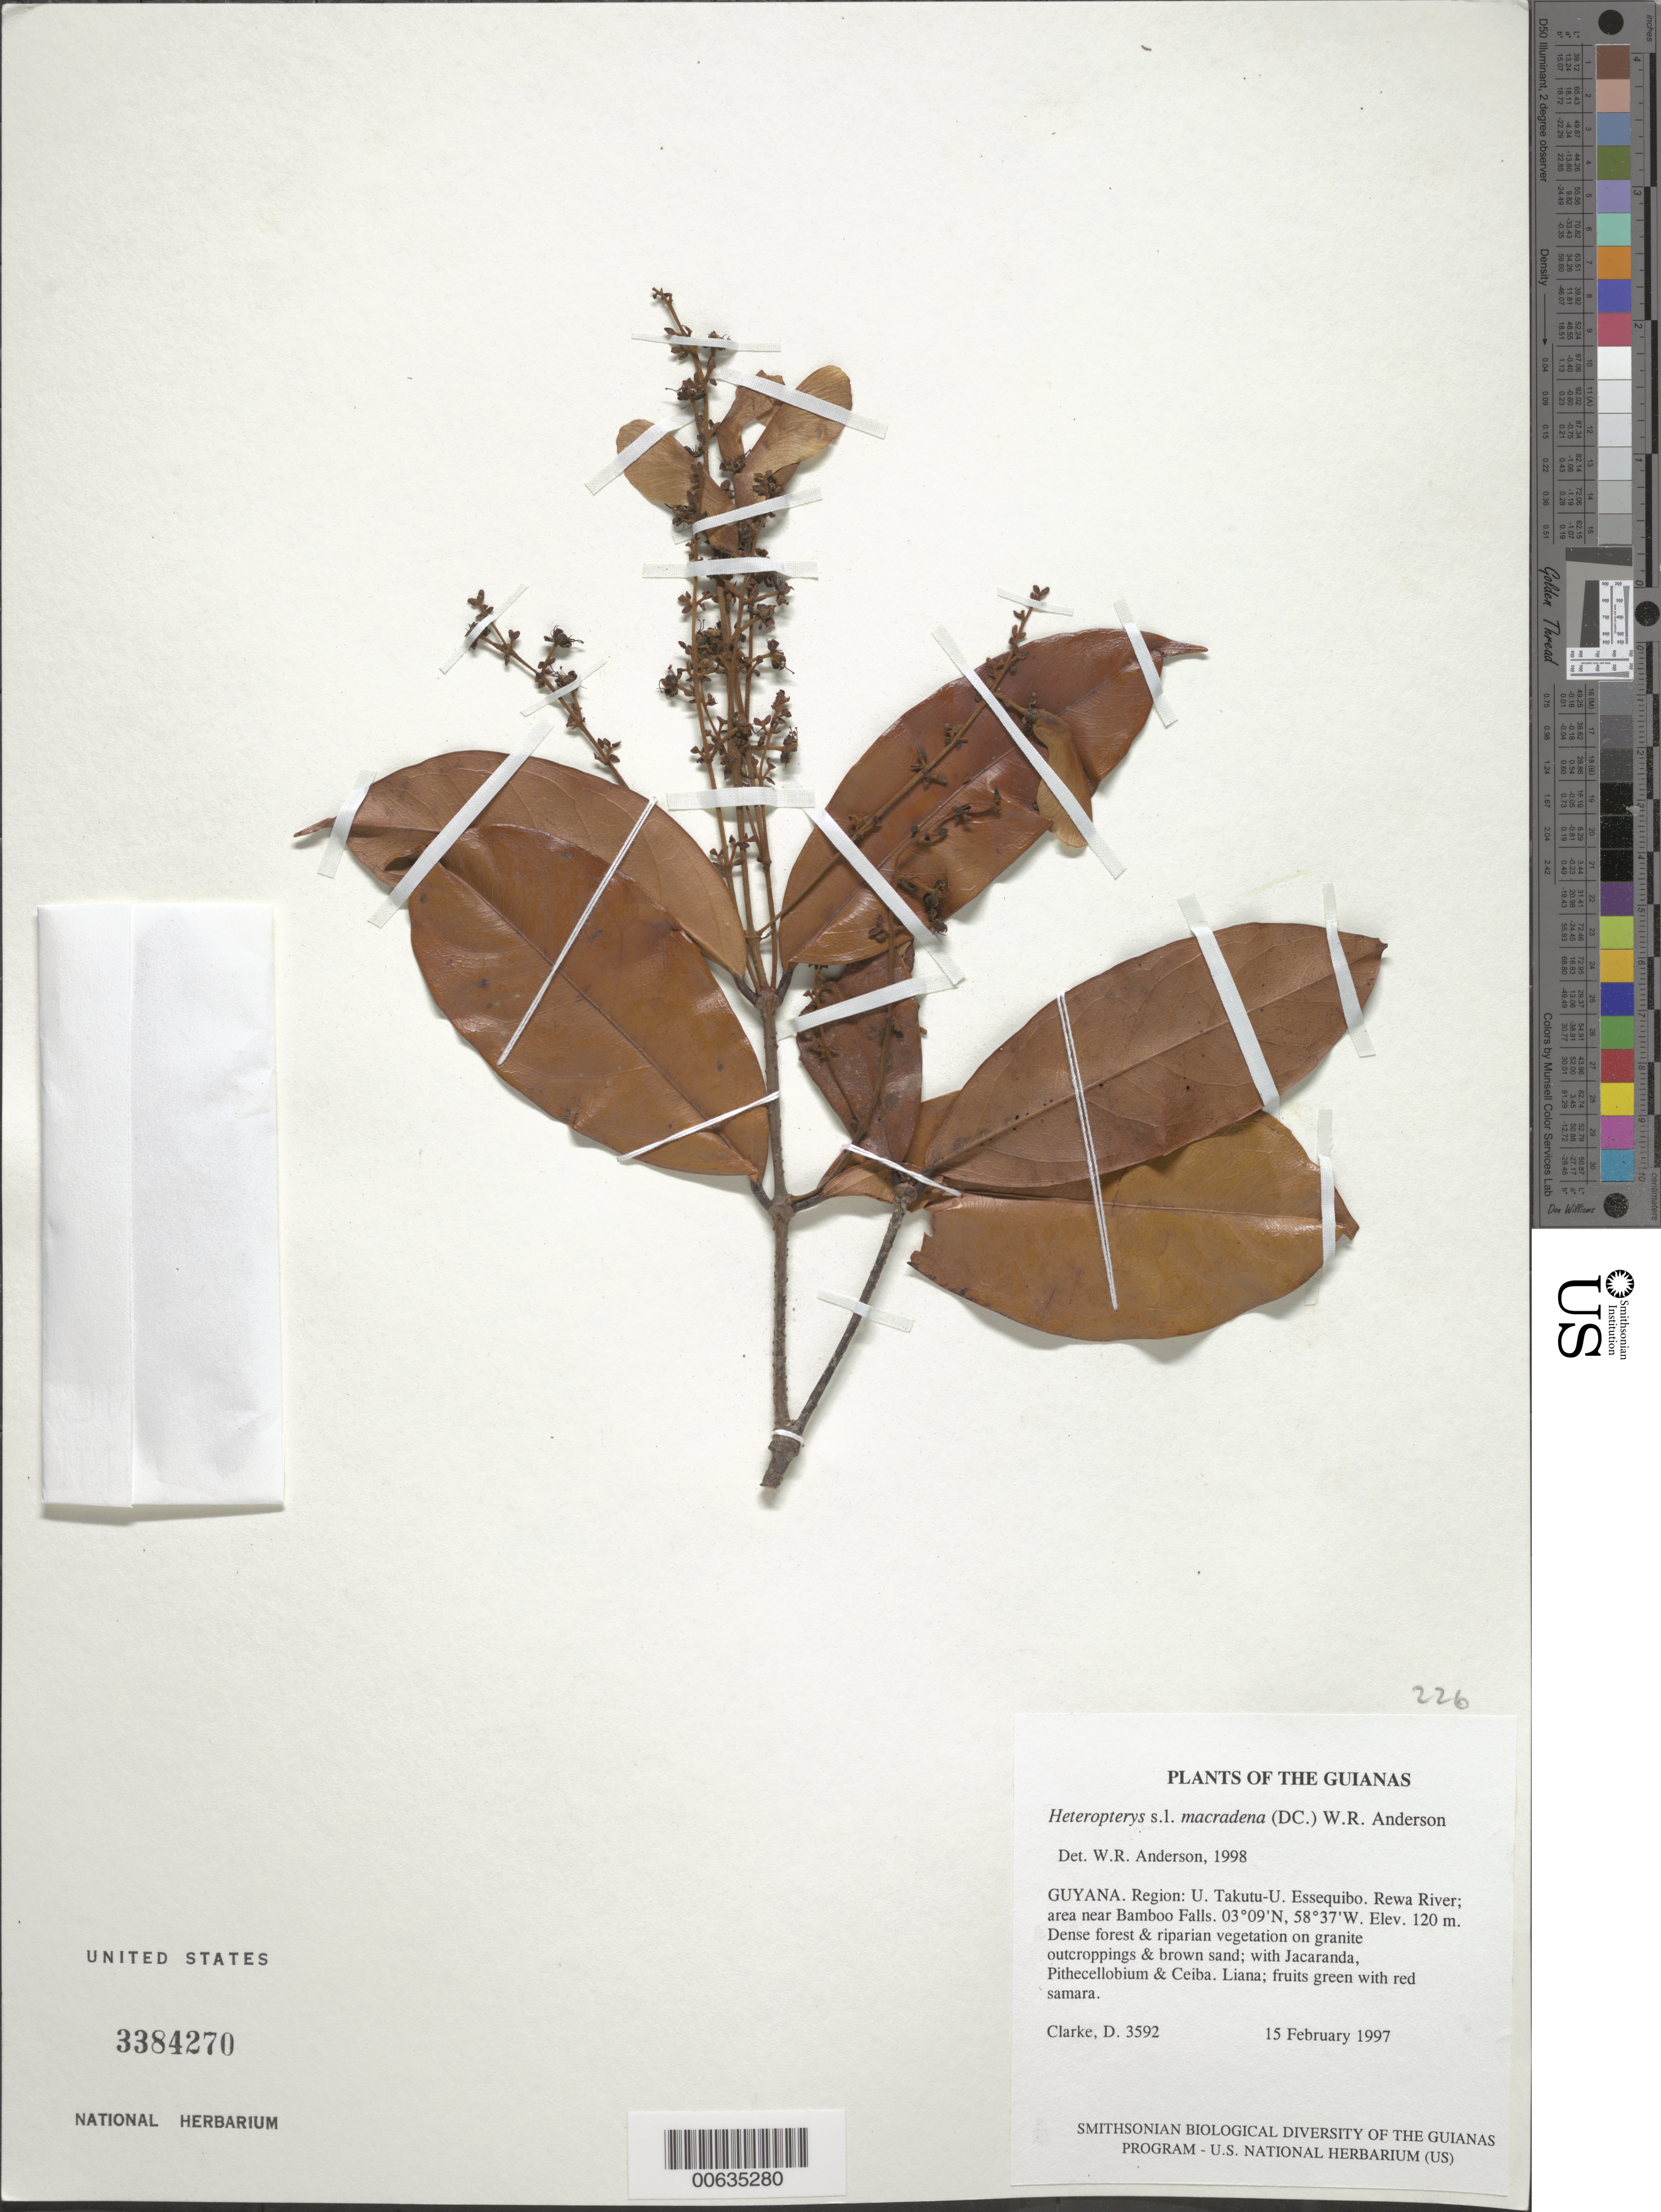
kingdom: Plantae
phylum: Tracheophyta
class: Magnoliopsida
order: Malpighiales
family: Malpighiaceae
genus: Heteropterys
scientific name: Heteropterys macradena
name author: (DC.) W.R. Anderson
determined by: Anderson, W. R., (MICH), University of Michigan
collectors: H. D. Clarke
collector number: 3592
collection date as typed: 15 February 1997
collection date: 1997-02-15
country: Guyana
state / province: U. Takutu-U. Essequibo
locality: Rewa River; area near Bamboo Falls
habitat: Dense forest & riparian vegetation on granite outcroppings & brown sand; with Jacaranda, Pithecellobium & Ceiba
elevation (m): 120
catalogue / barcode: US 3384270